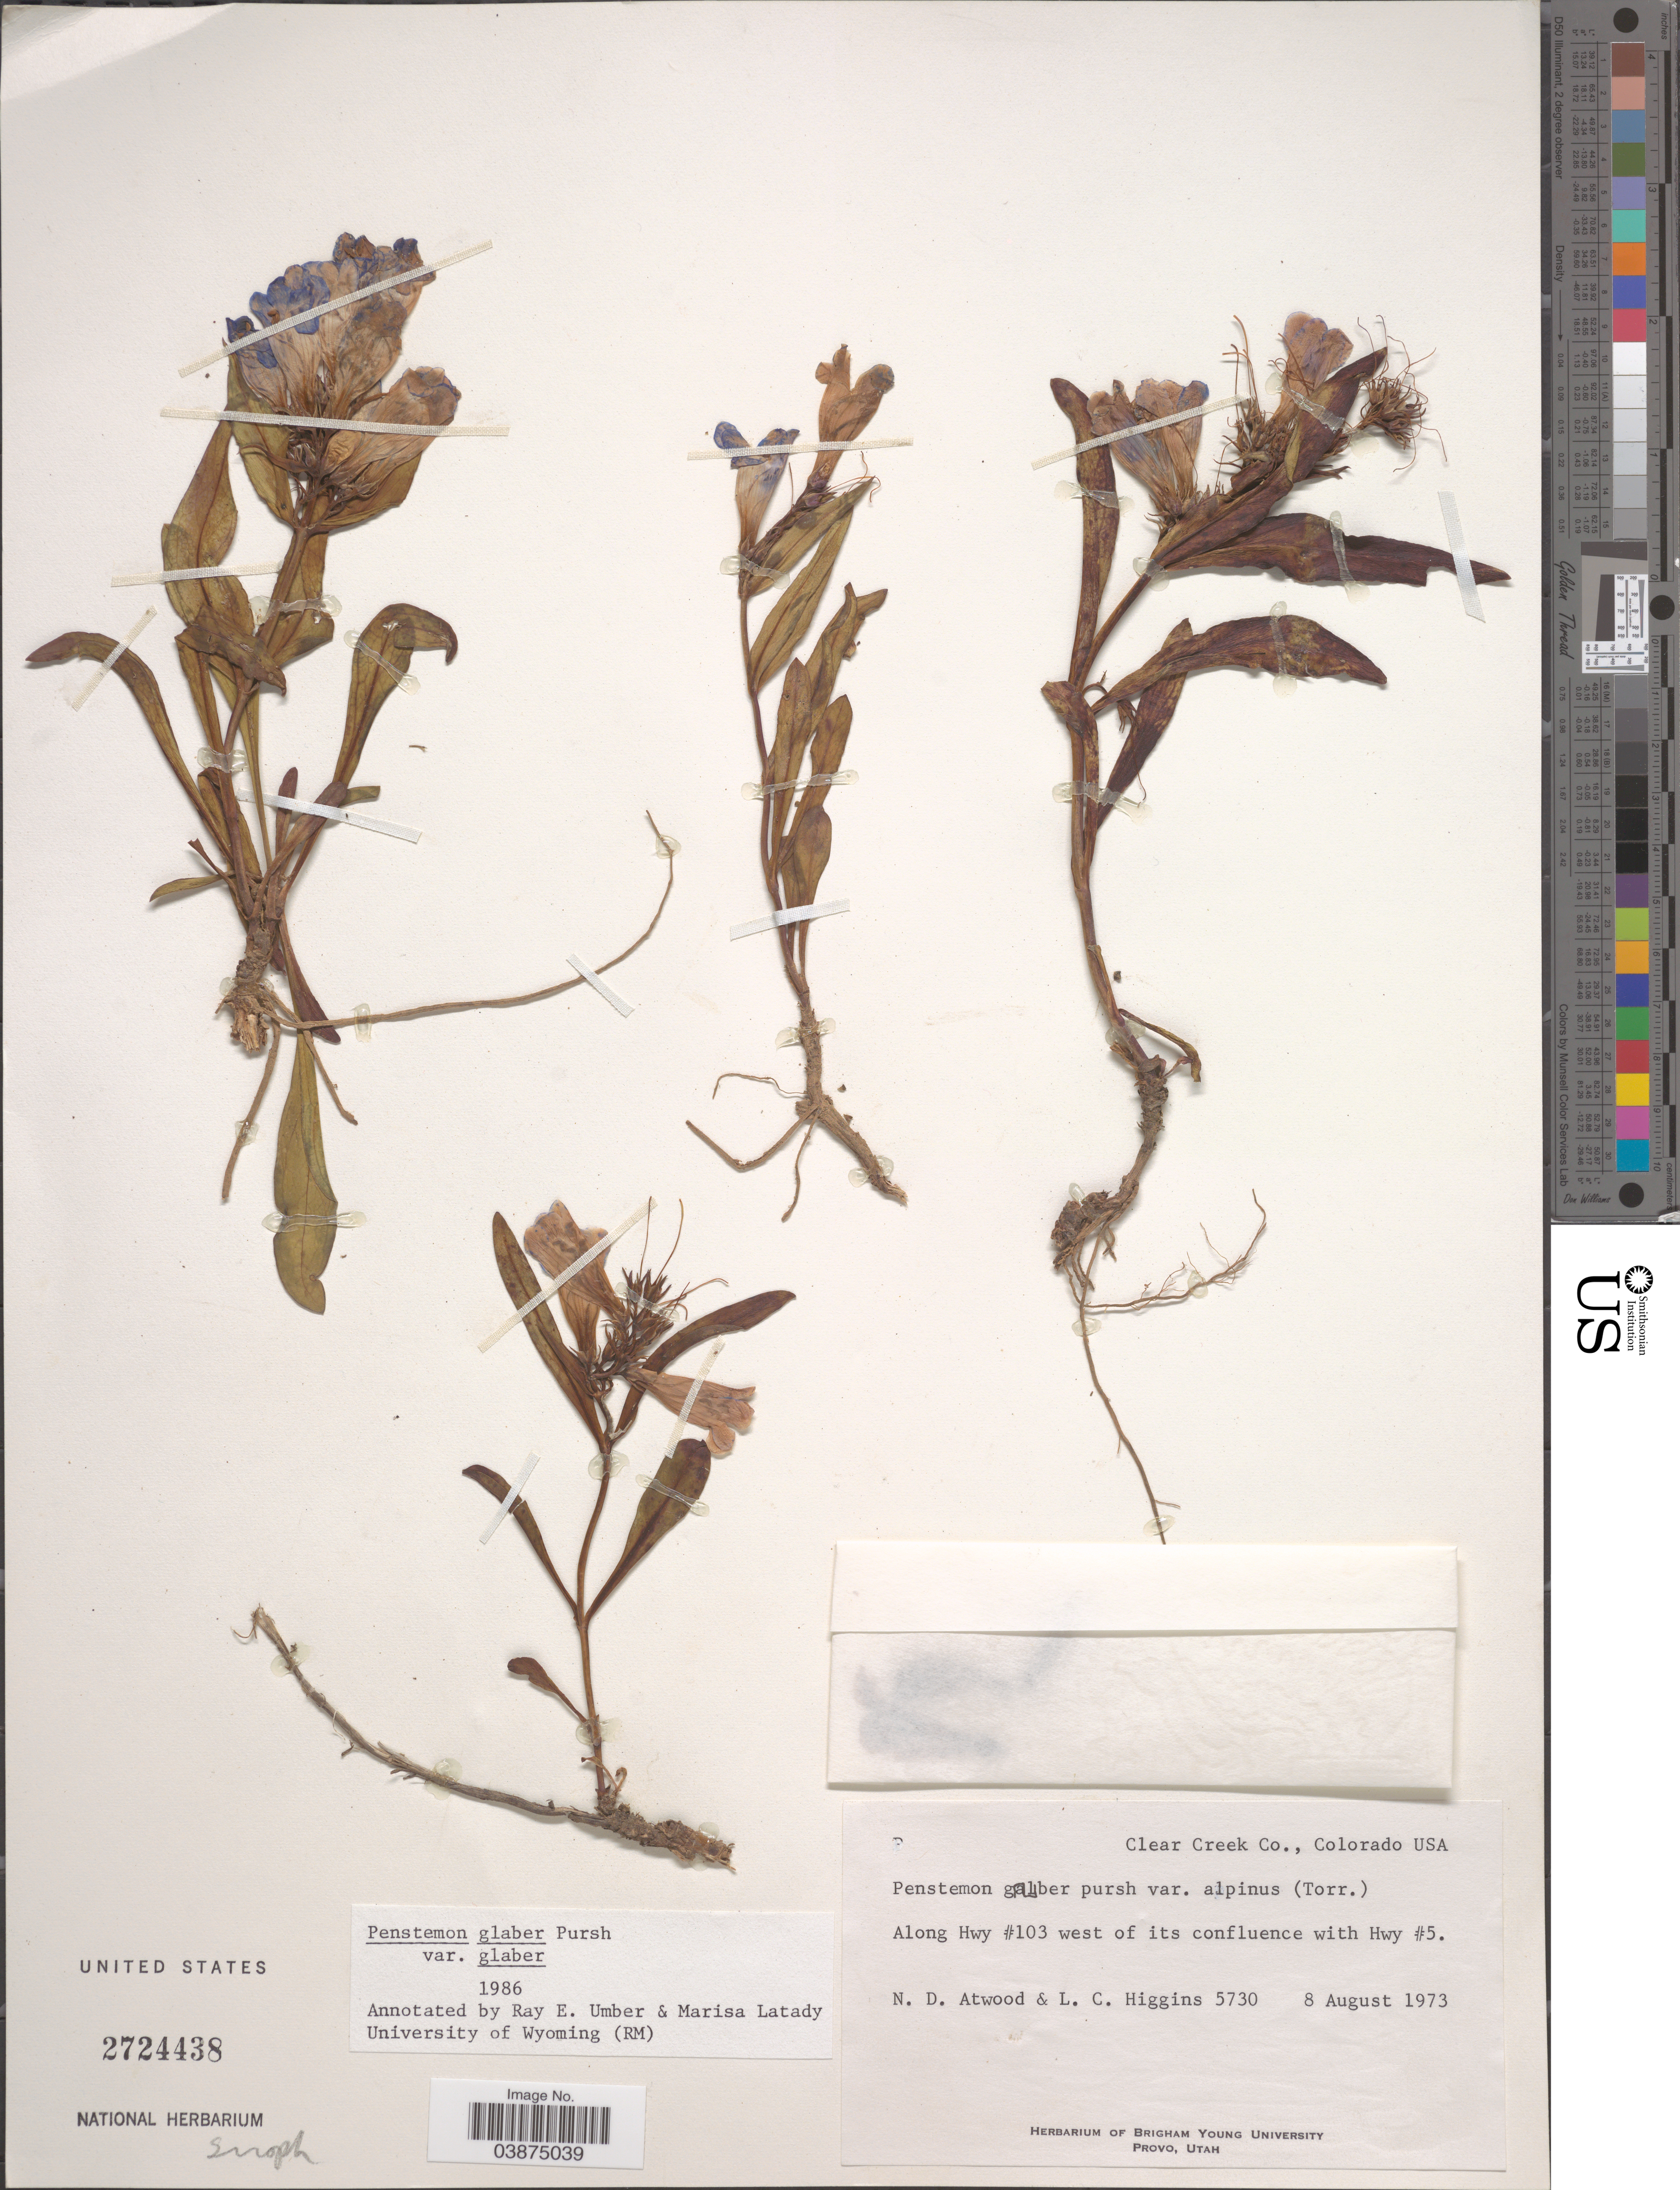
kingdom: Plantae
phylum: Tracheophyta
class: Magnoliopsida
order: Lamiales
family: Plantaginaceae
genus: Penstemon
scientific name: Penstemon glaber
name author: Pursh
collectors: N. Atwood & L. Higgins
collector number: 5730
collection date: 1973-08-08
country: United States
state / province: Colorado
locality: Clear Creek Co. Along Hwy #103 west of its confluence with Hwy #5.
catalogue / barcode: US 2724438